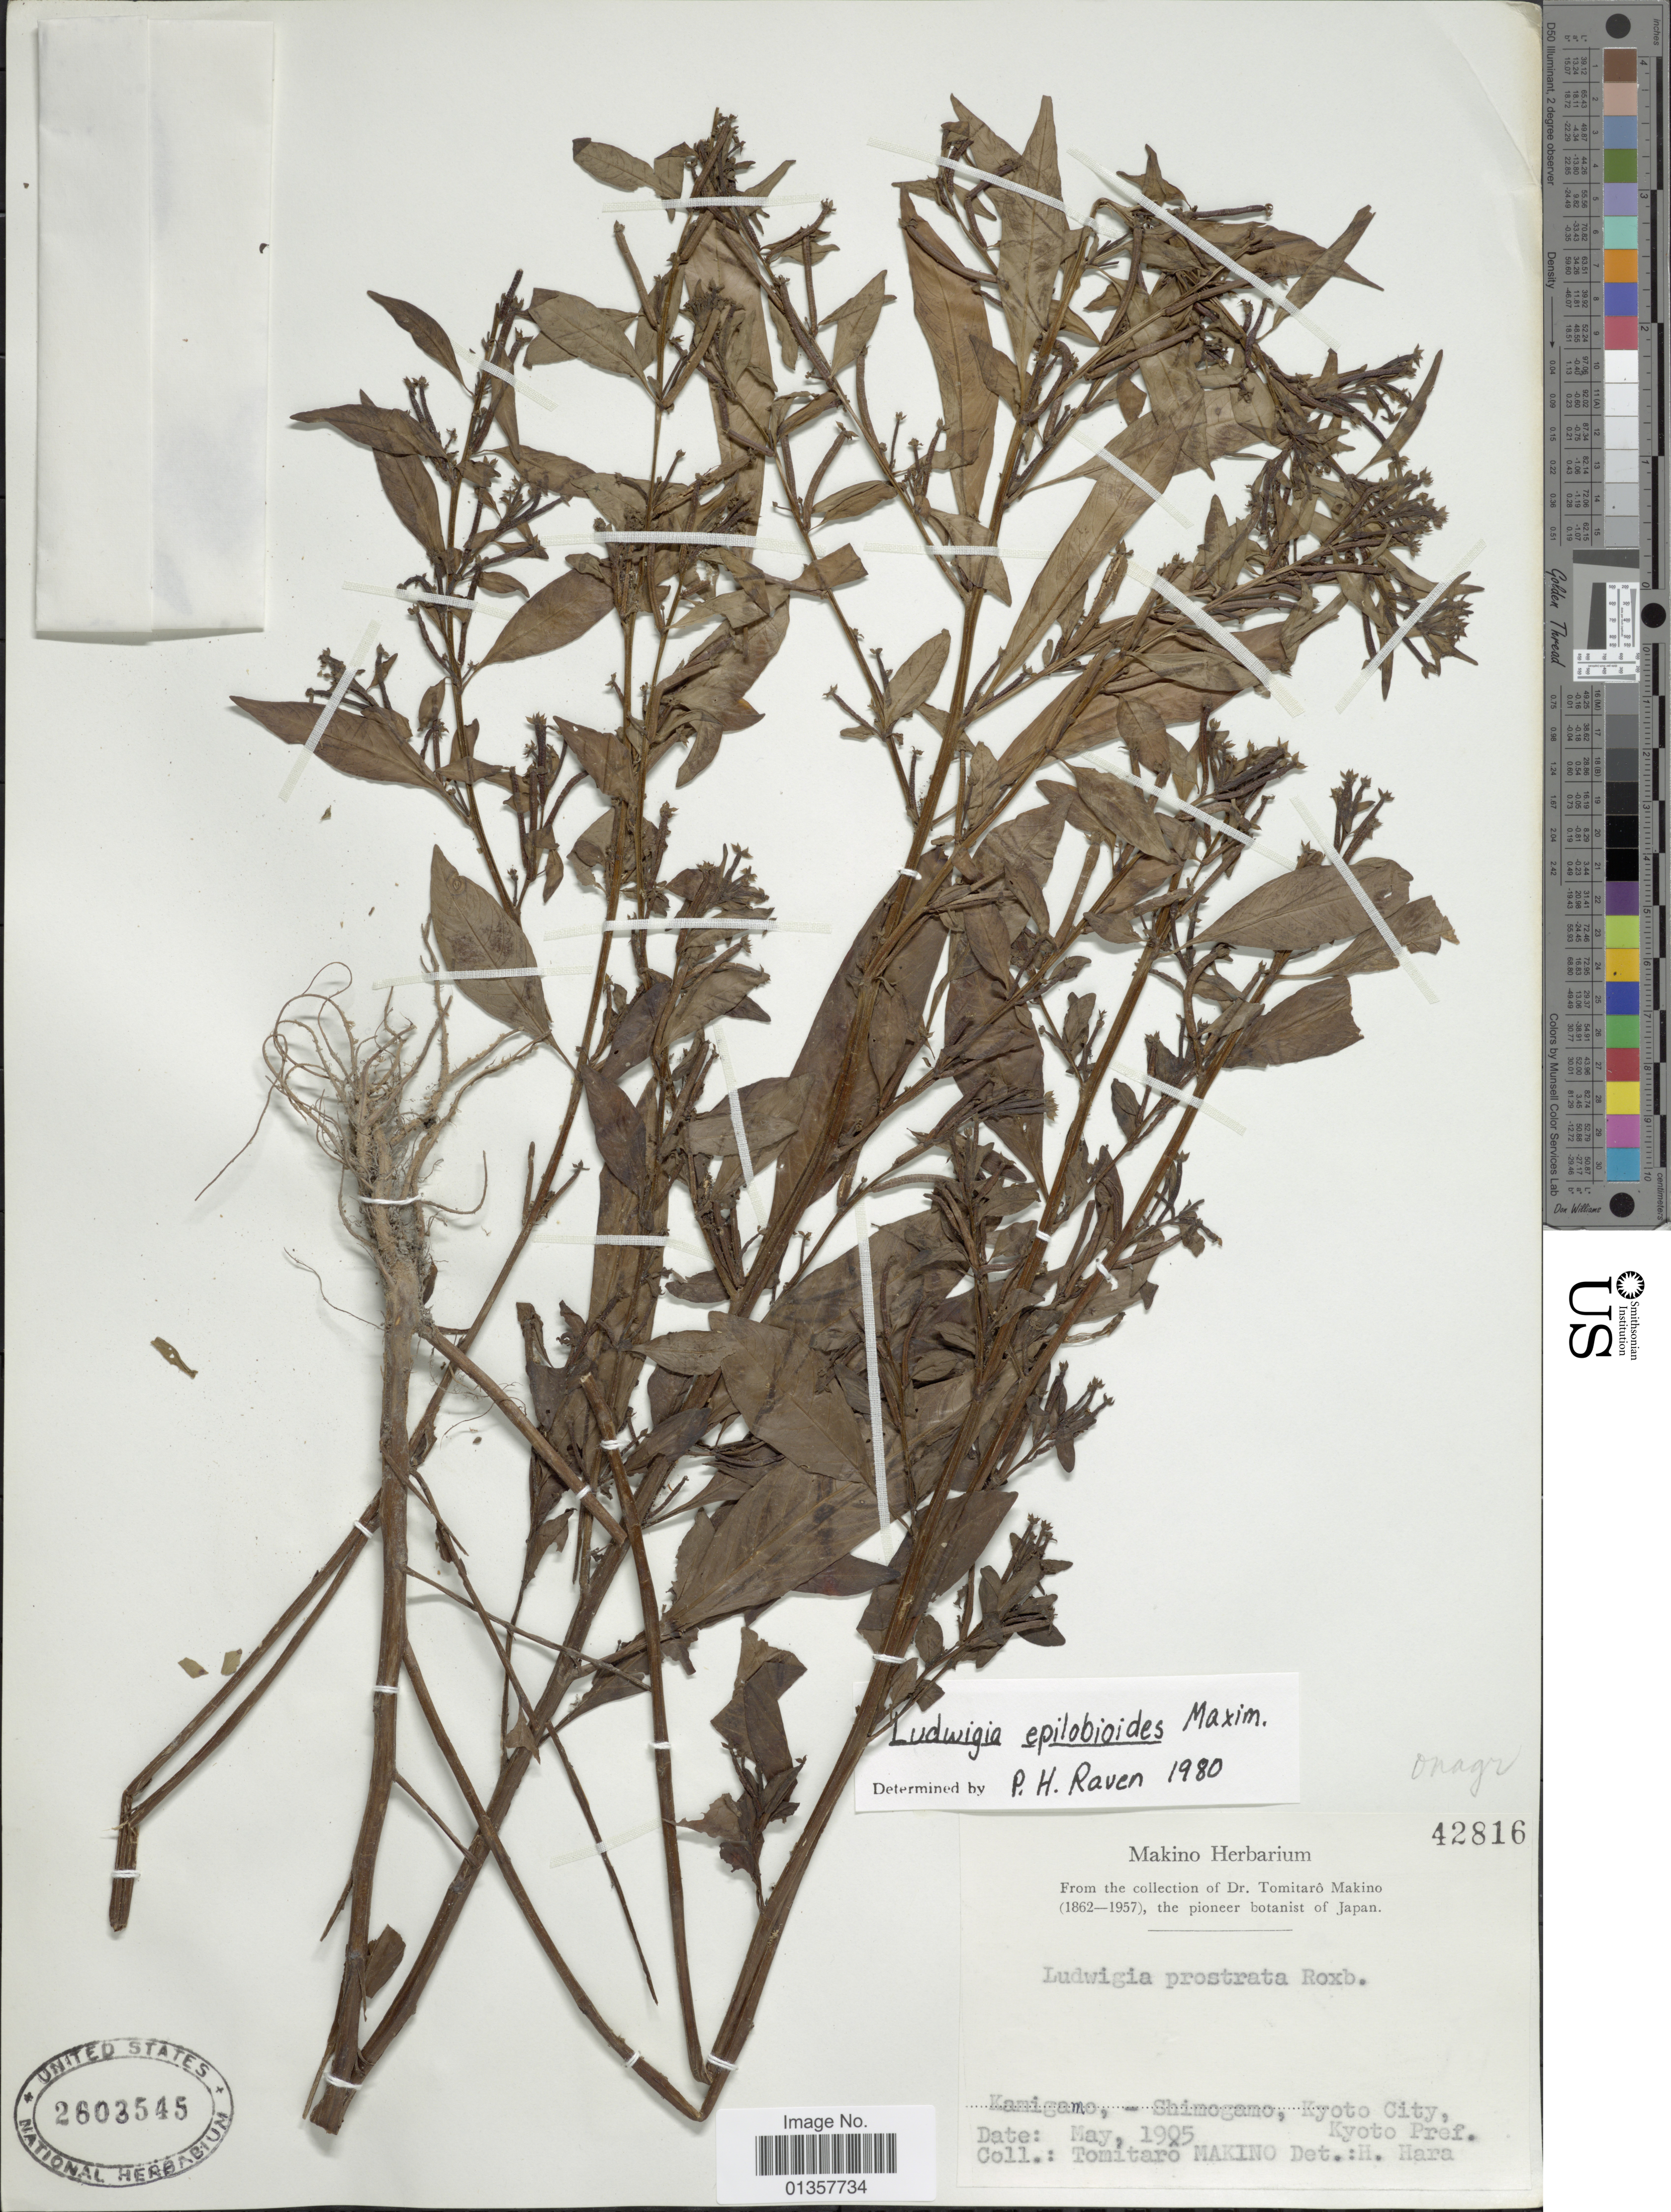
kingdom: Plantae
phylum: Tracheophyta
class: Magnoliopsida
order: Myrtales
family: Onagraceae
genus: Ludwigia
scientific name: Ludwigia epilobioides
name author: Maxim.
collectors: T. Makino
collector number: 42816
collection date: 1905-05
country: Japan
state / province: Kyoto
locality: Kamigamo - Shimogamo.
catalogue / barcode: US 2603545